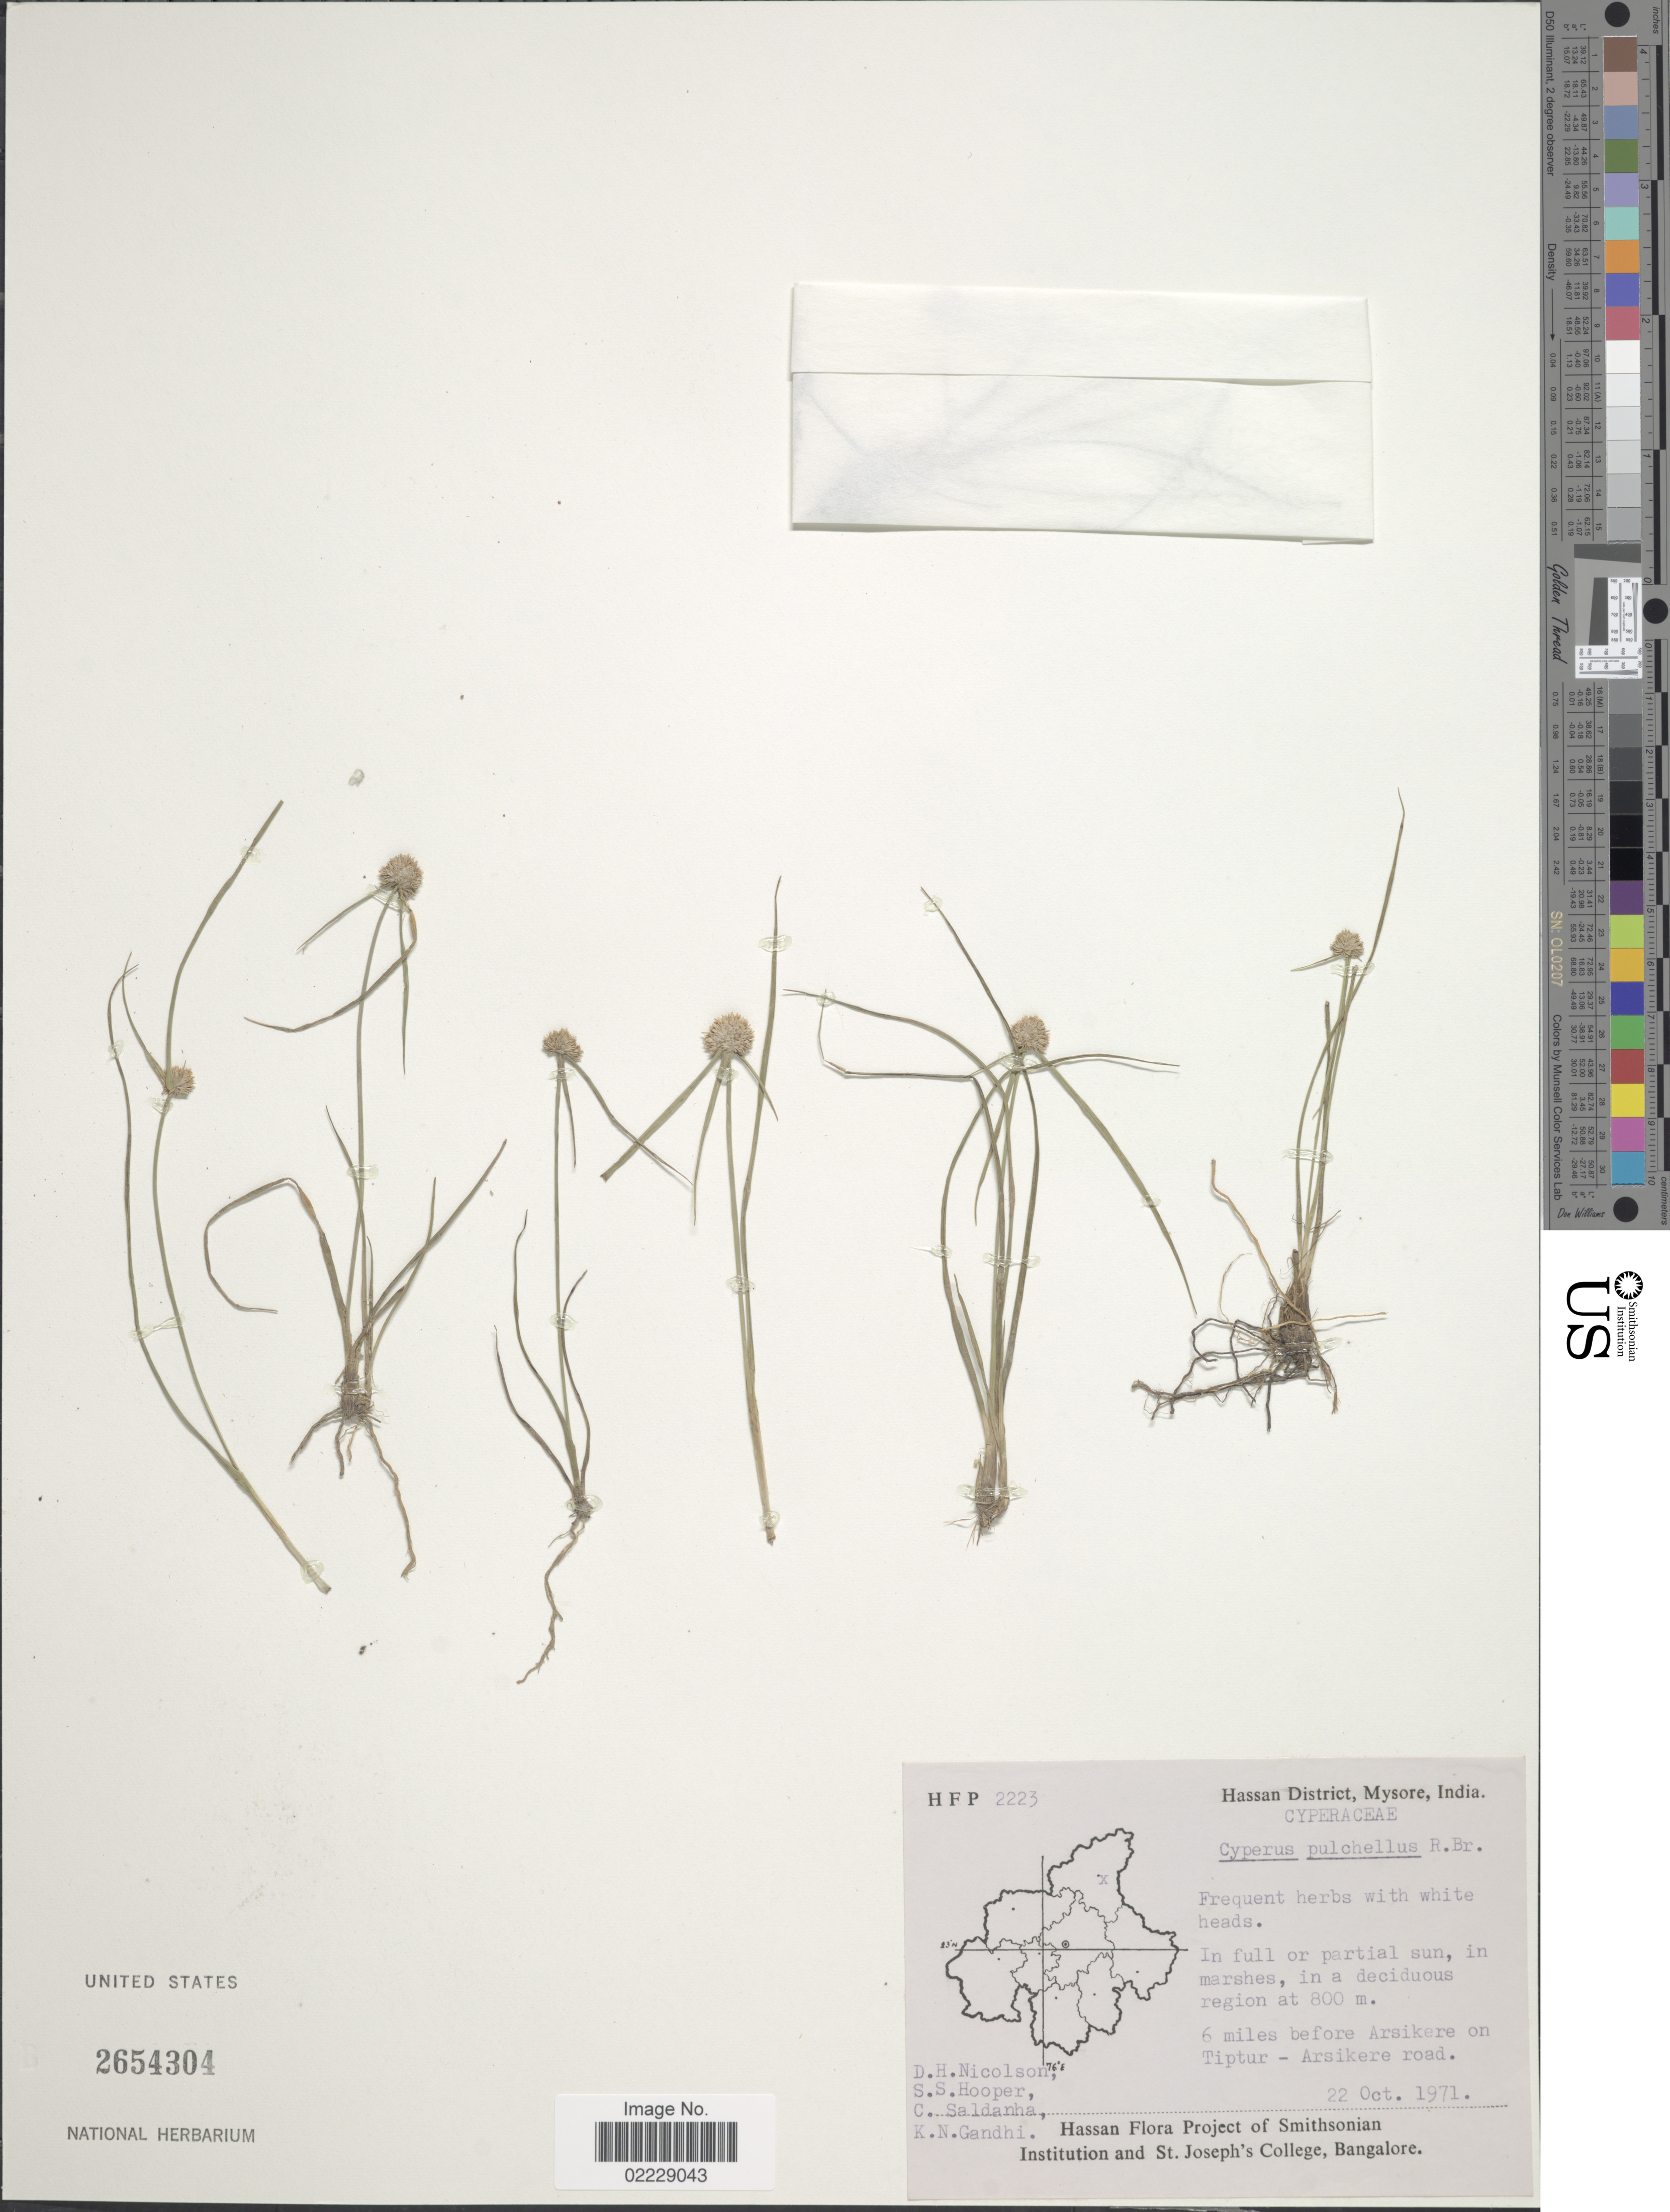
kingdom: Plantae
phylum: Tracheophyta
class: Liliopsida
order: Poales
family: Cyperaceae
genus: Cyperus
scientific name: Cyperus pulchellus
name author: R. Br.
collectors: D. H. Nicolson, S. S. Hooper, C. Saldanha & K. N. Gandhi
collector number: HFP2223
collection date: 1971-10-22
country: India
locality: Hassan District, Mysore. 6 miles before Arsikere on Tiptur - Arsikere road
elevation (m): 800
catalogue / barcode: US 2654304